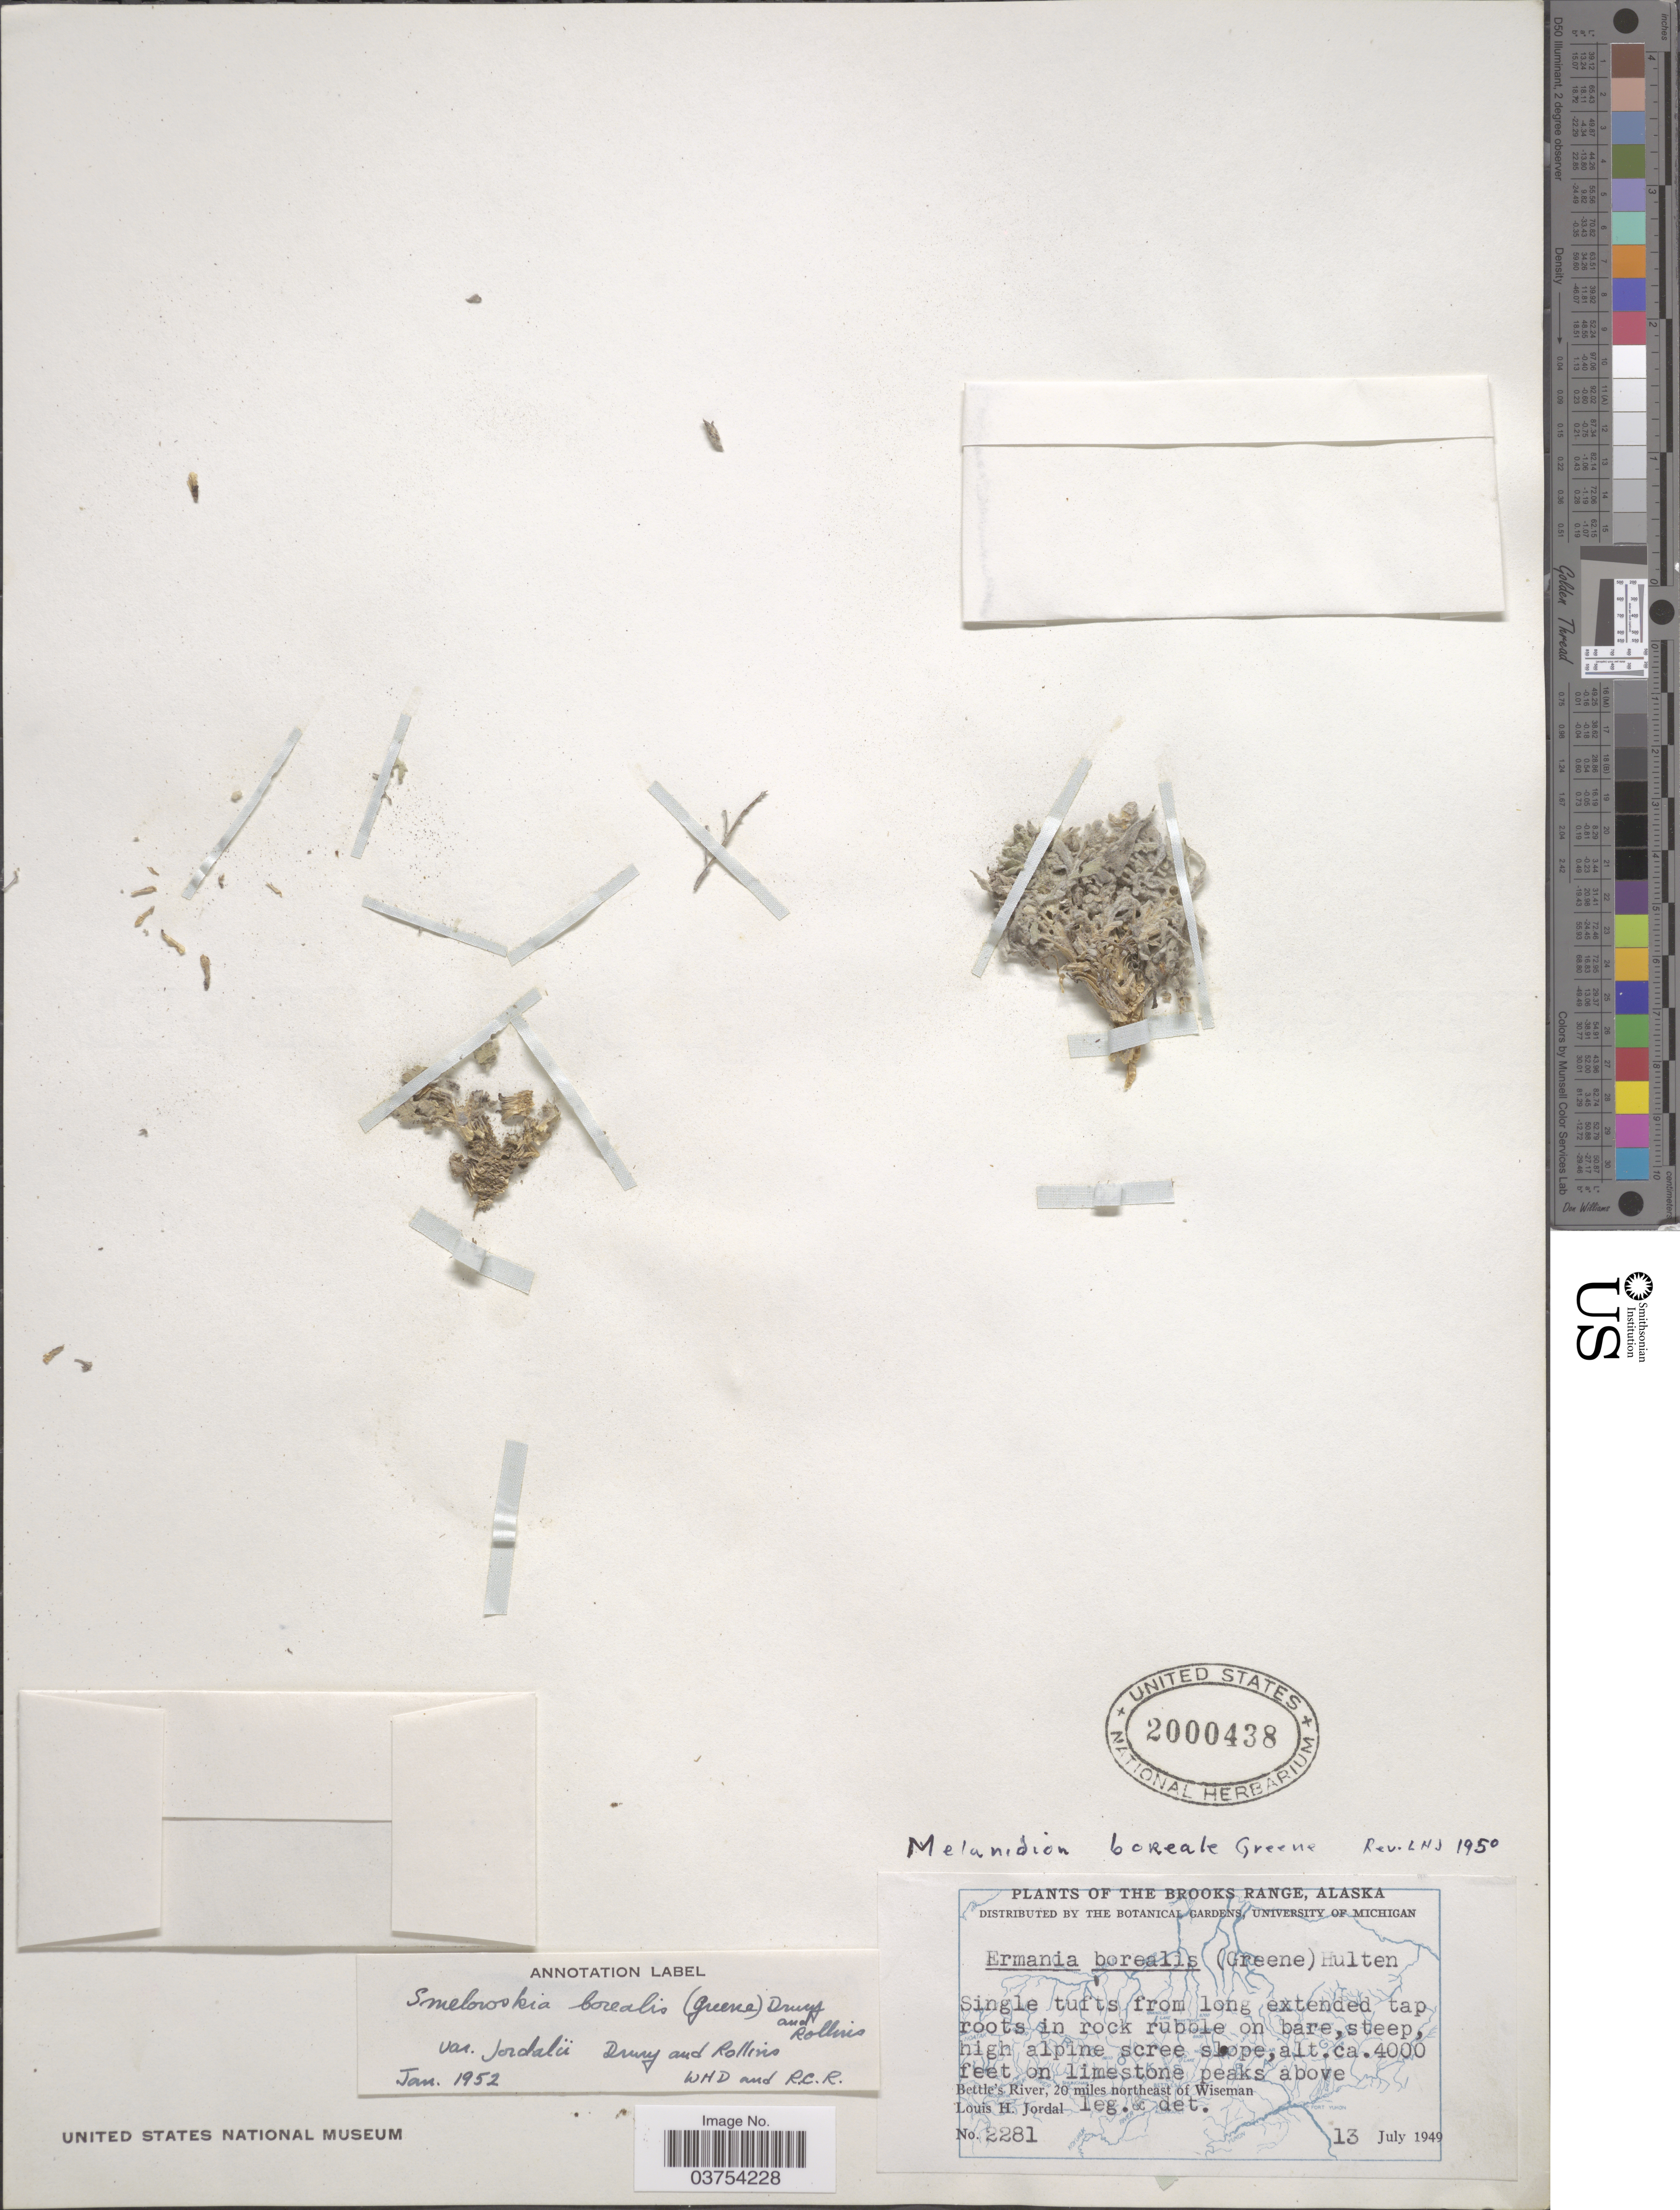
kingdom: Plantae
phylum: Tracheophyta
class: Magnoliopsida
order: Brassicales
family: Brassicaceae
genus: Smelowskia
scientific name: Smelowskia borealis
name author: (Greene) W.H.Drury & Rollins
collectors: L. Jordal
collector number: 2281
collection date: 1949-07-13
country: United States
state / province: Alaska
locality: The Brooks Range. On limestone peaks above Bettle's River, 20 miles northeast of Wiseman.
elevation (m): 1219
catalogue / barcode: US 2000438